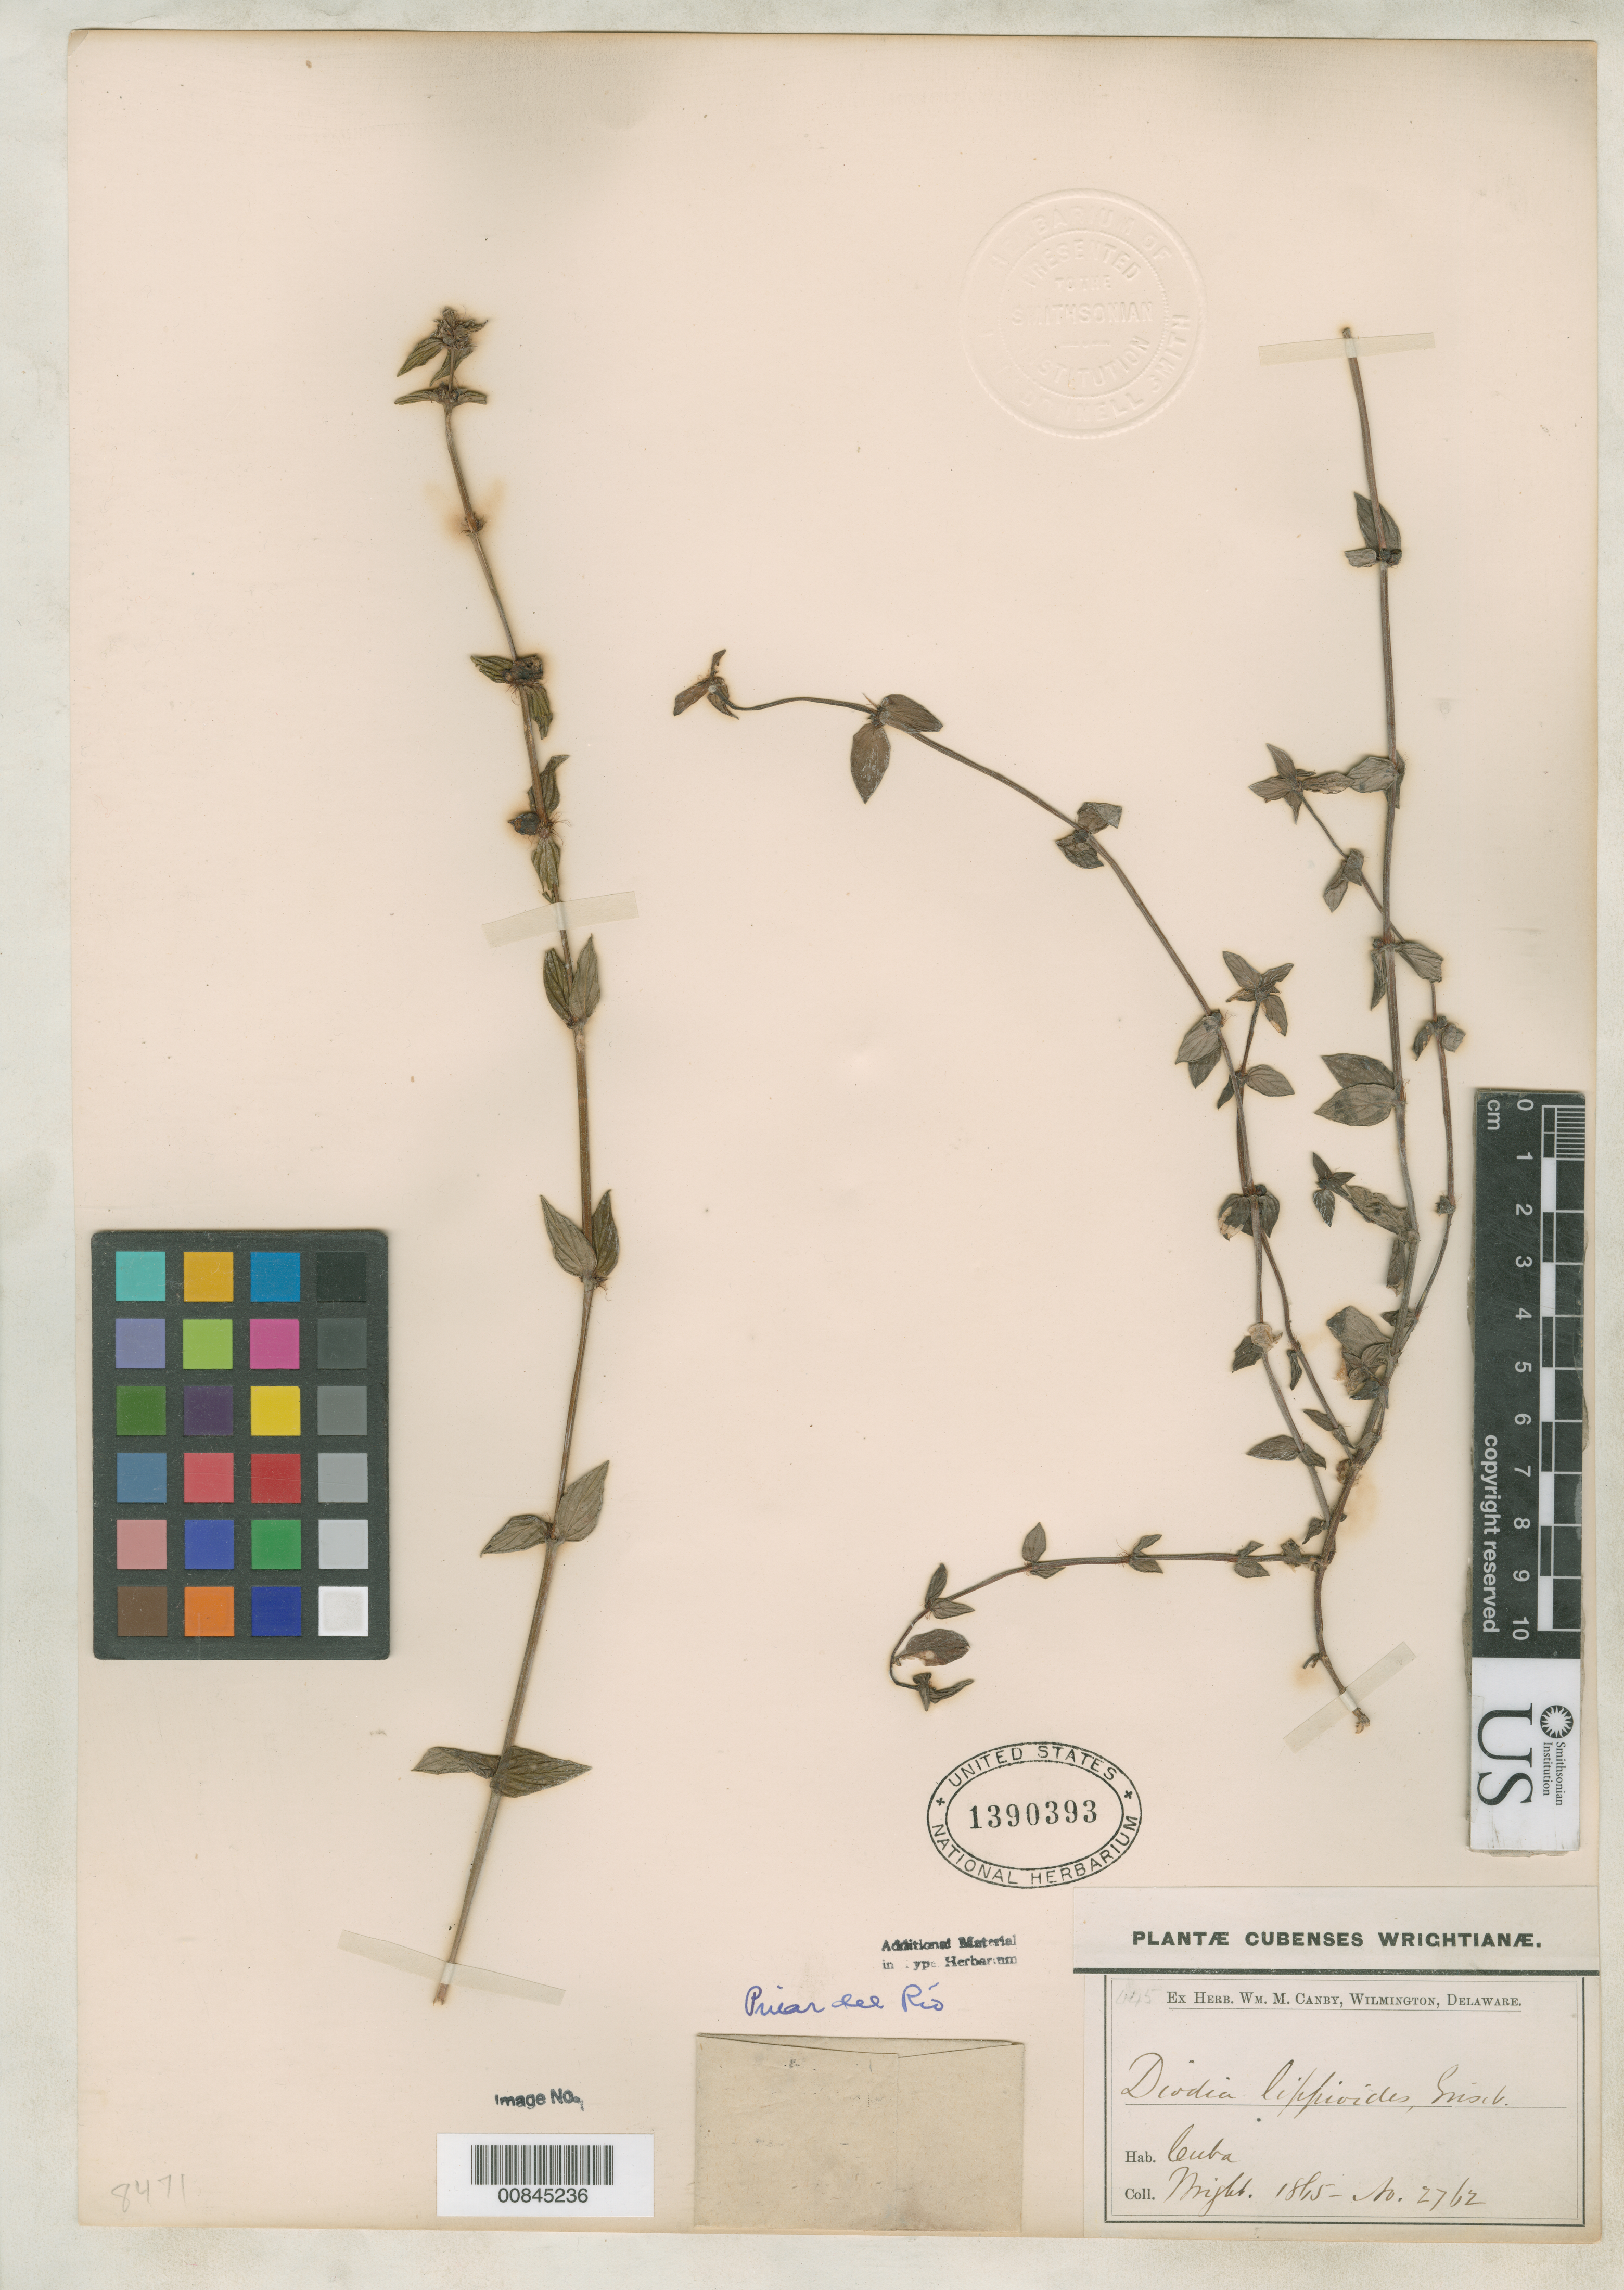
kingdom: Plantae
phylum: Tracheophyta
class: Magnoliopsida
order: Gentianales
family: Rubiaceae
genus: Diodia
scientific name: Diodia lippioides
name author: Griseb.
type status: Isotype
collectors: C. Wright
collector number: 2762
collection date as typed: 1865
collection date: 1865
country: Cuba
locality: Pinar del Río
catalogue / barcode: US 1390393